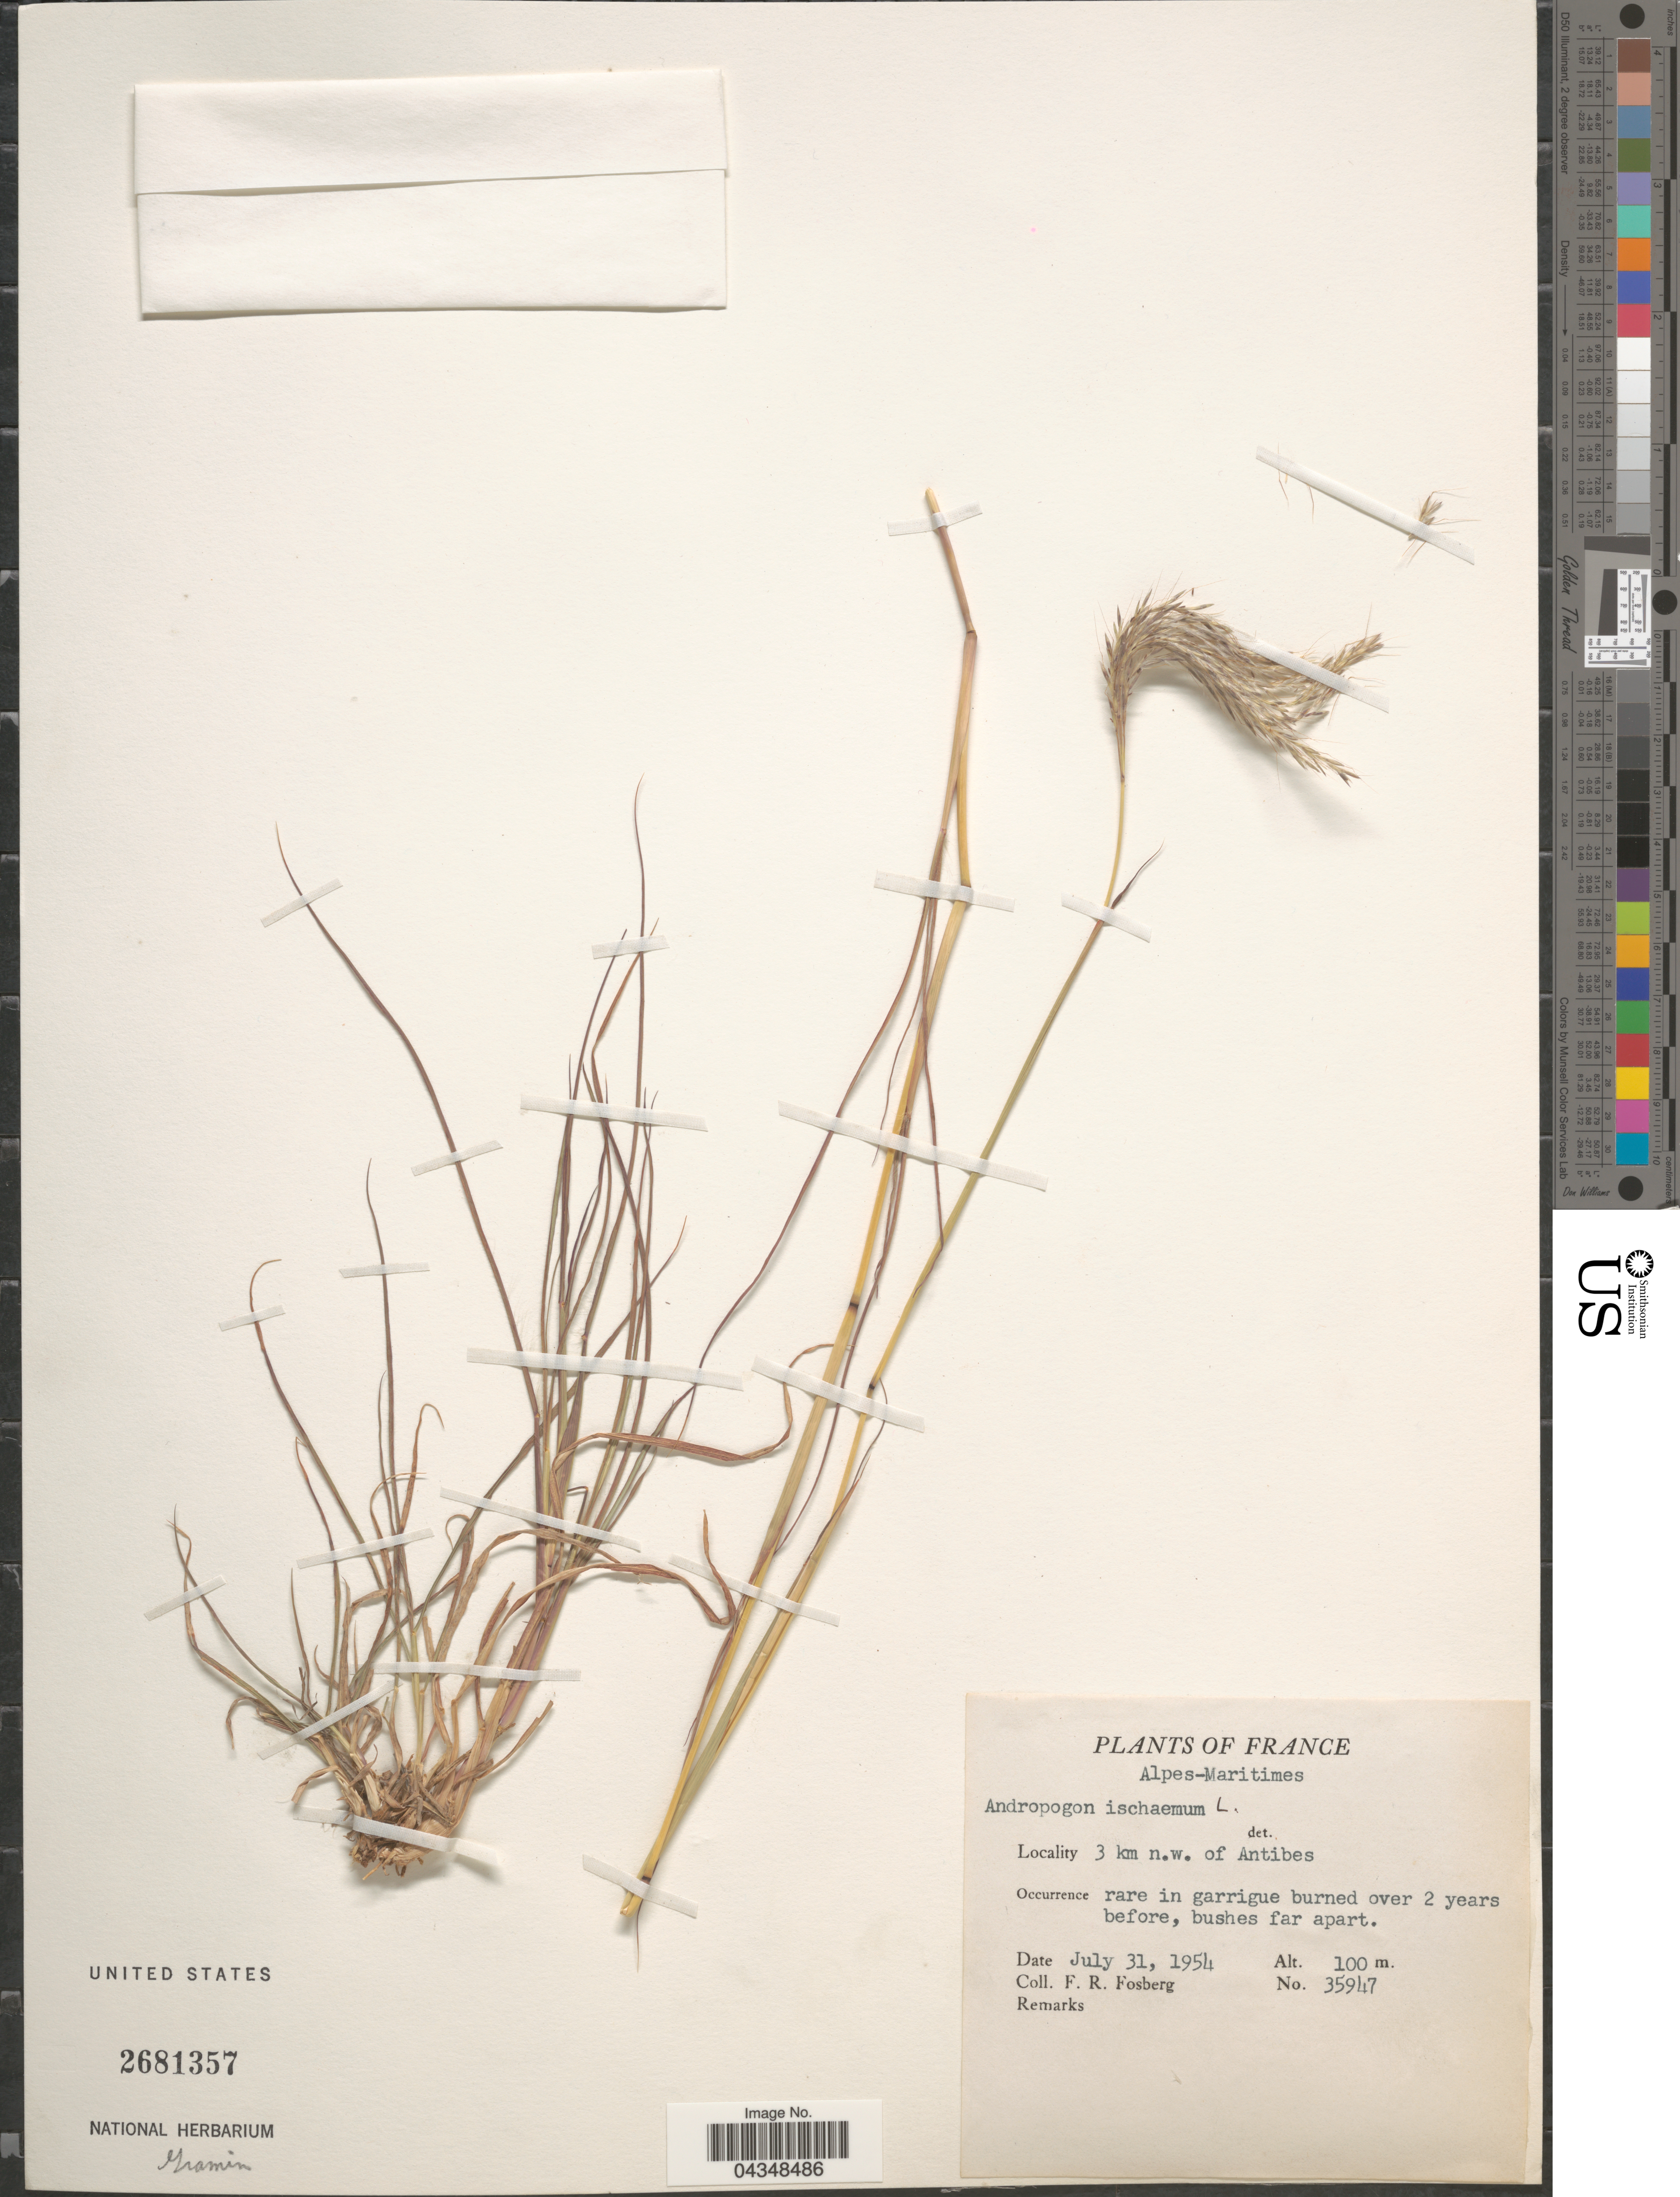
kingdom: Plantae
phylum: Tracheophyta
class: Liliopsida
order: Poales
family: Poaceae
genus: Bothriochloa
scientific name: Bothriochloa ischaemum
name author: (L.) Keng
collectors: F. R. Fosberg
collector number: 35947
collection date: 1954-07-31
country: France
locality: Alpes-Maritimes. 3 km n. w. of Antibes.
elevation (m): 100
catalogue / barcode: US 2681357